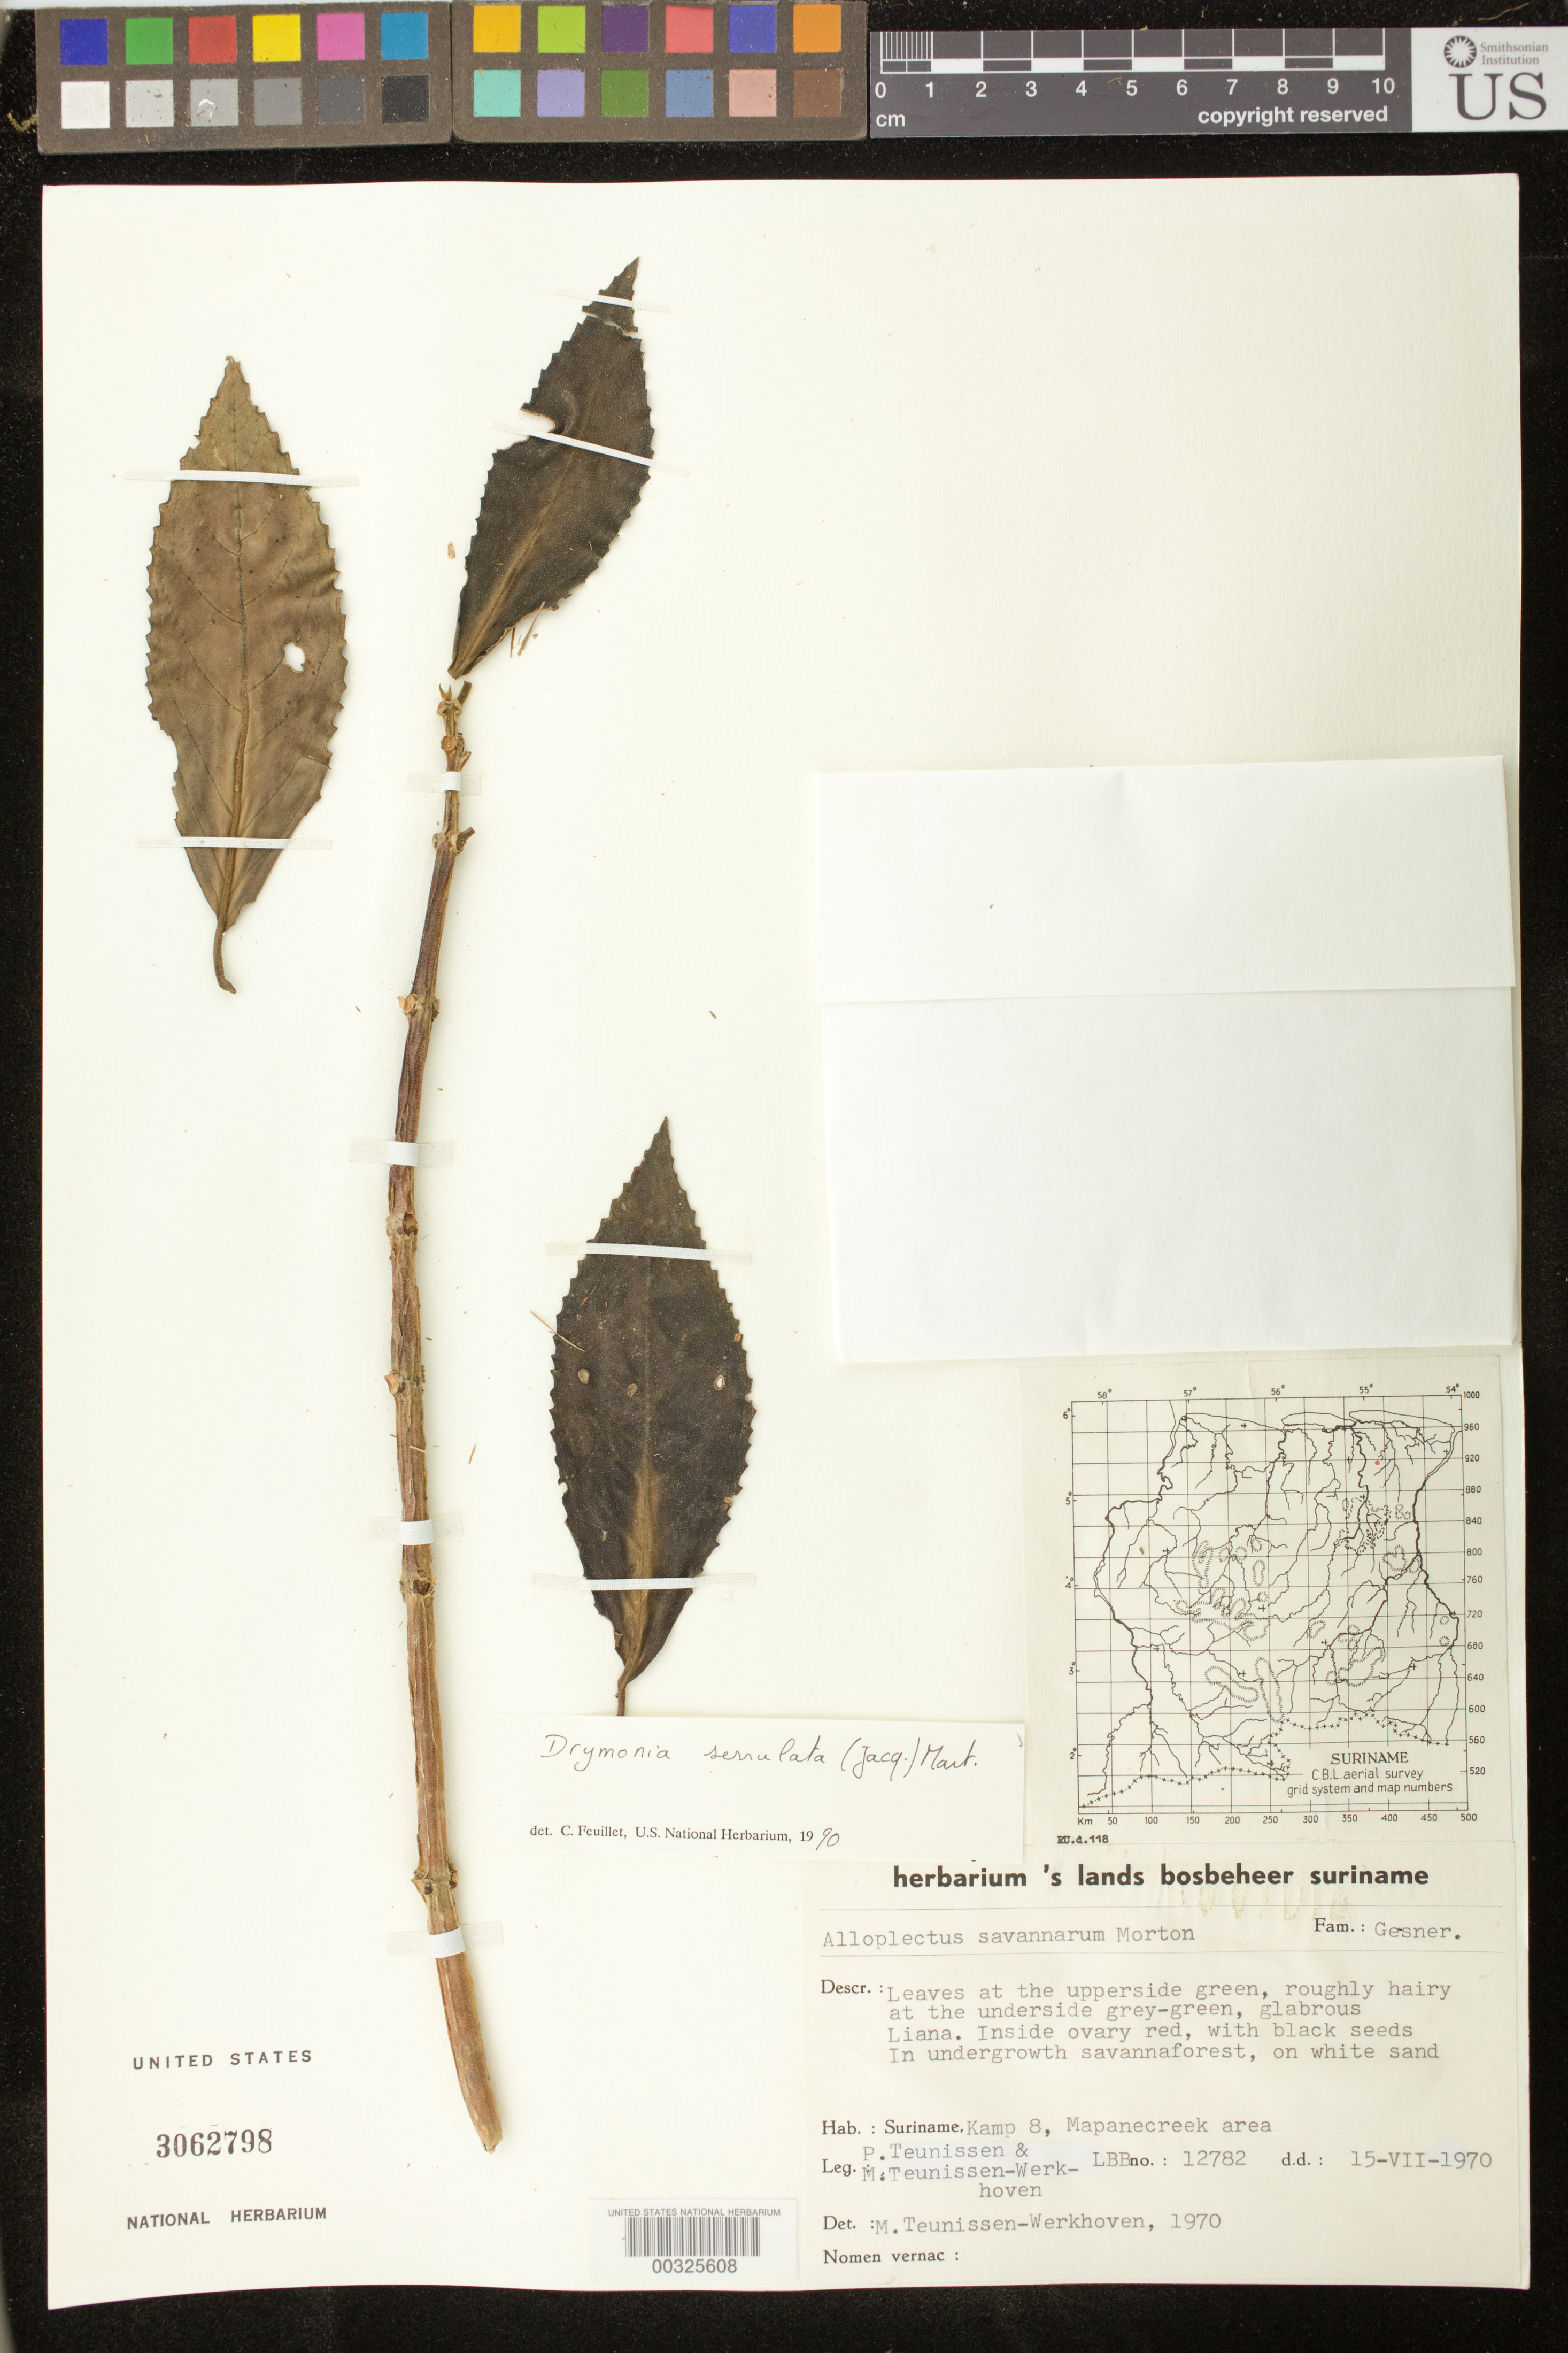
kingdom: Plantae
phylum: Tracheophyta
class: Magnoliopsida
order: Lamiales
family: Gesneriaceae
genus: Drymonia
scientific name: Drymonia serrulata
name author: (Jacq.) Mart.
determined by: Skog, Laurence E.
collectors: P. Teunissen & M. Teunissen-werkhoven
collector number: LBB 12782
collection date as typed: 15 Jul 1970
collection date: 1970-07-15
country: Suriname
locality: Kamp 8, Mapanecreek area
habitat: In undergrowth savanna forest, on white sand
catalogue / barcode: US 3062798